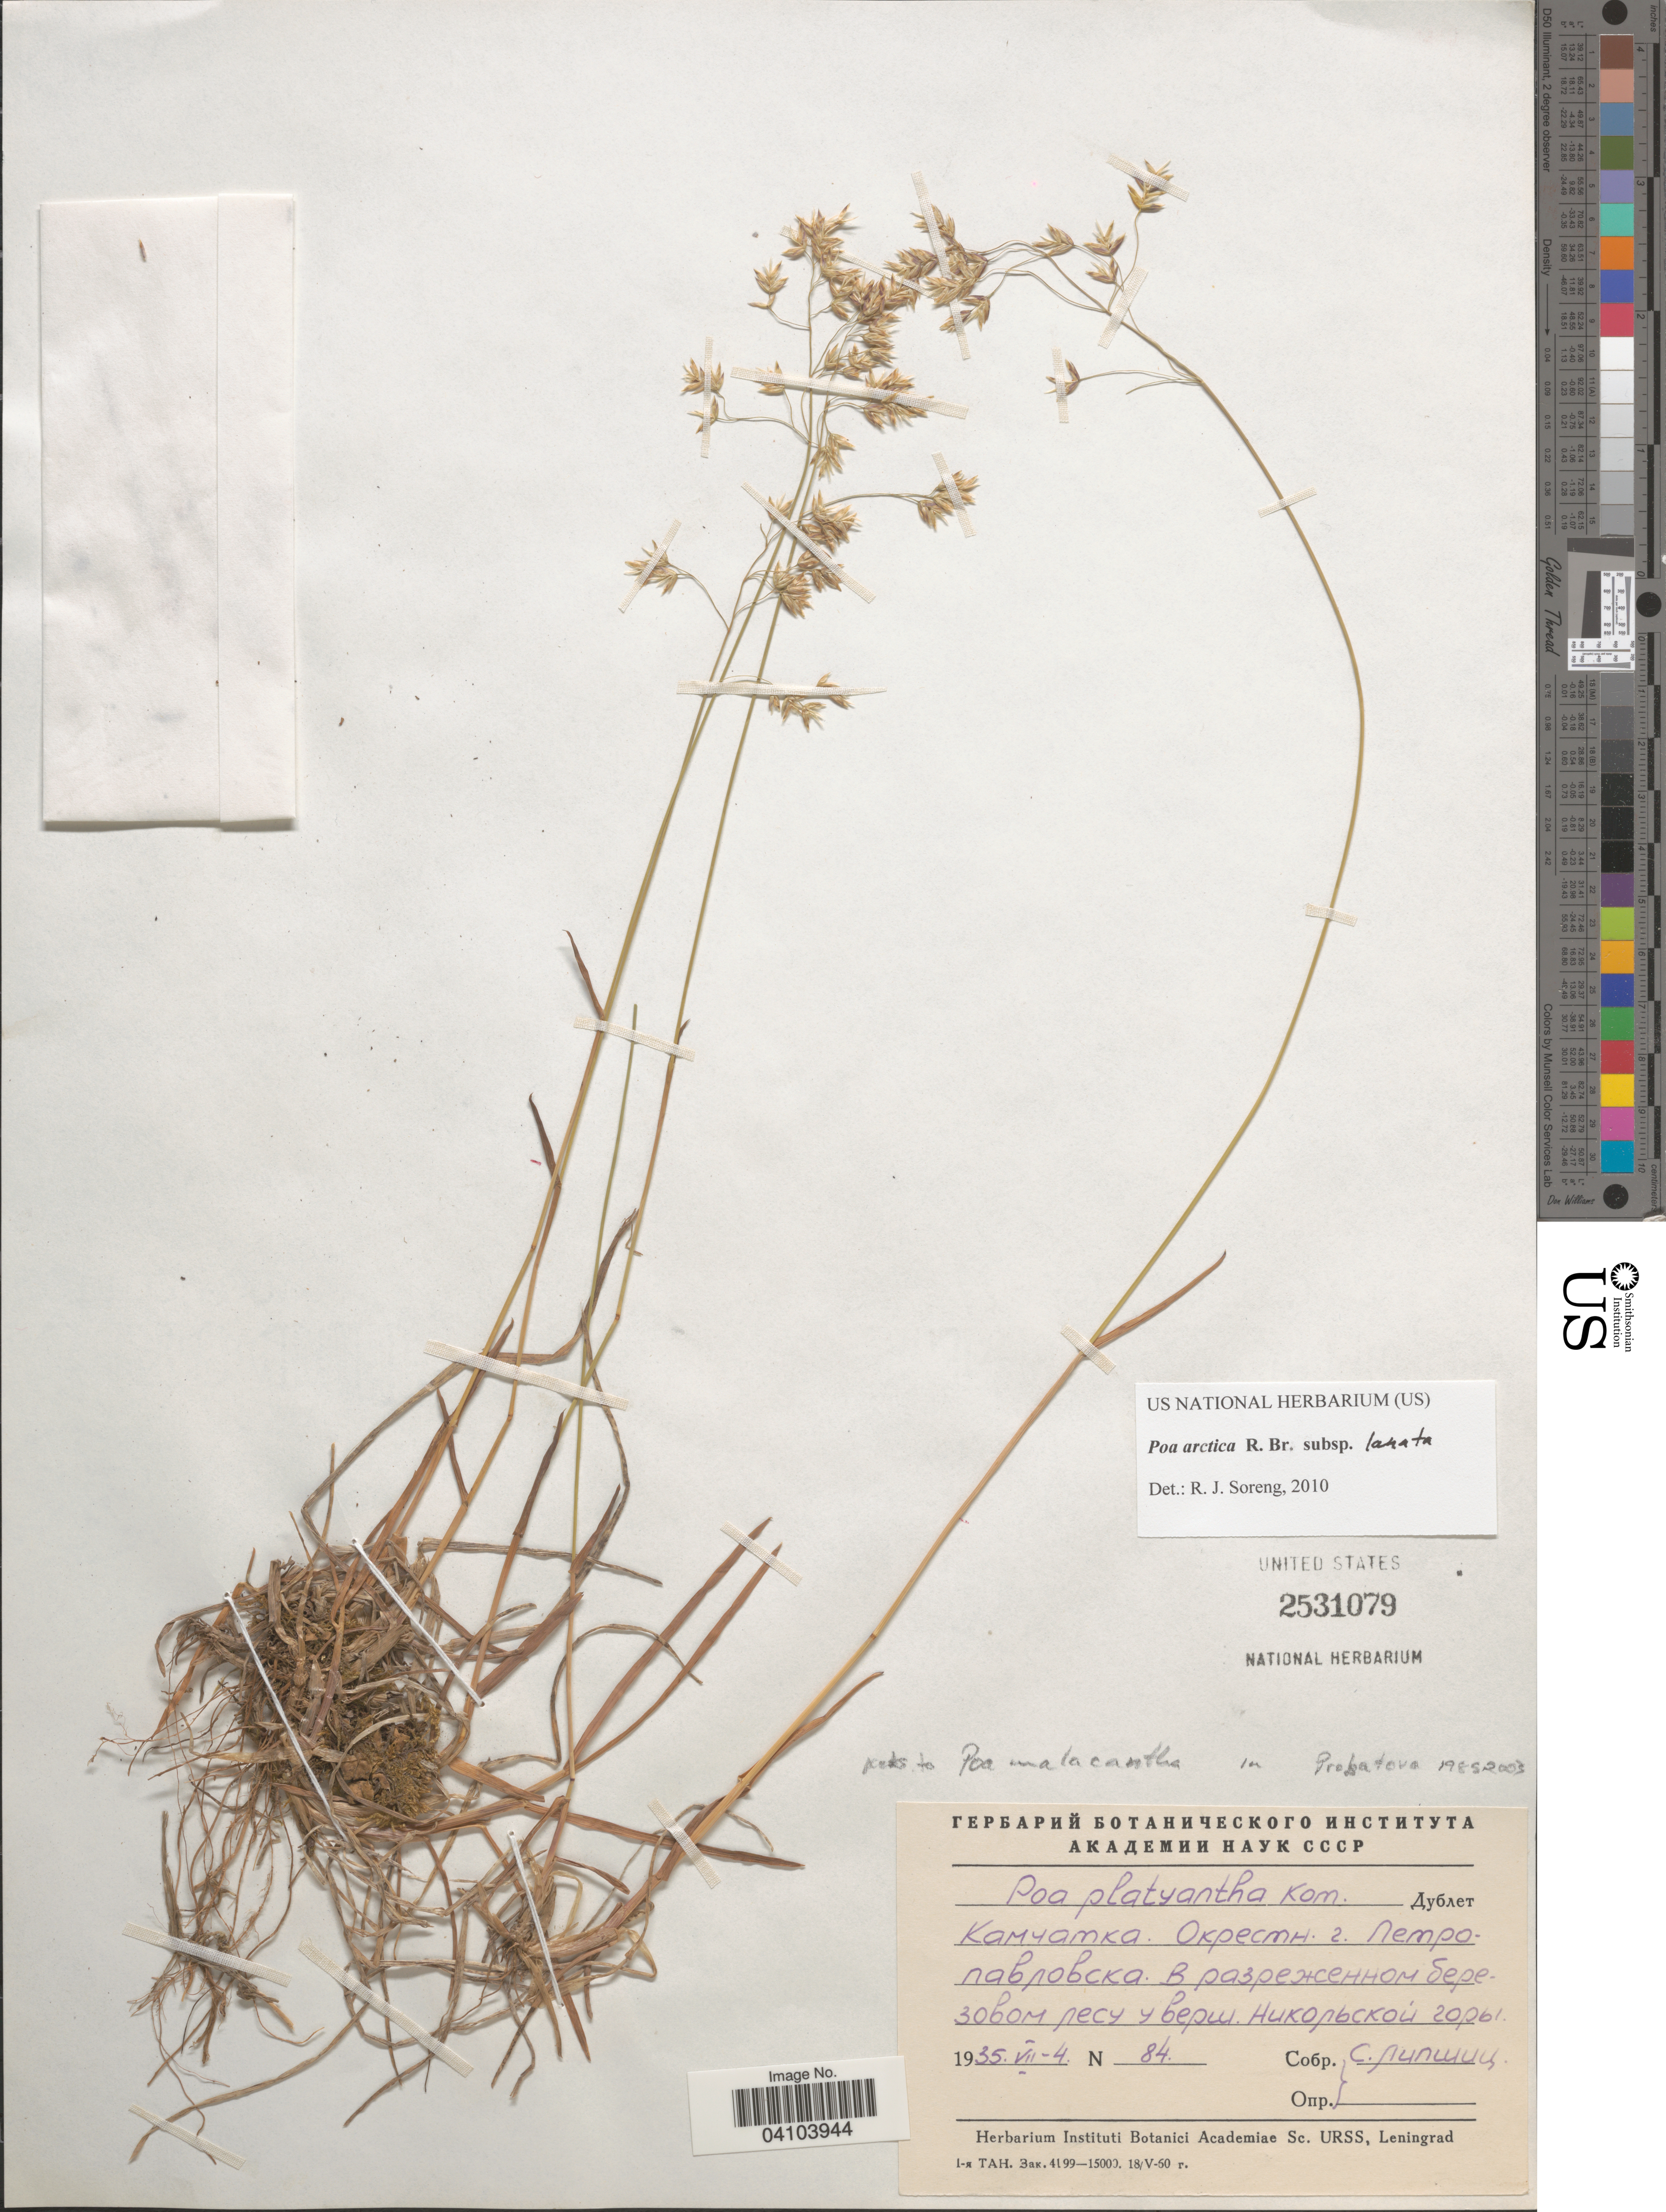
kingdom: Plantae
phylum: Tracheophyta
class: Liliopsida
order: Poales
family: Poaceae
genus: Poa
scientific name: Poa malacantha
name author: Kom.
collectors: C. Lipshits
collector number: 84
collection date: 1935-07-04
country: Russian Federation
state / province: Kamchatka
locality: Vicinity of Petropavlovsk, top of Mtn Nikolskaya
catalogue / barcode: US 2531079